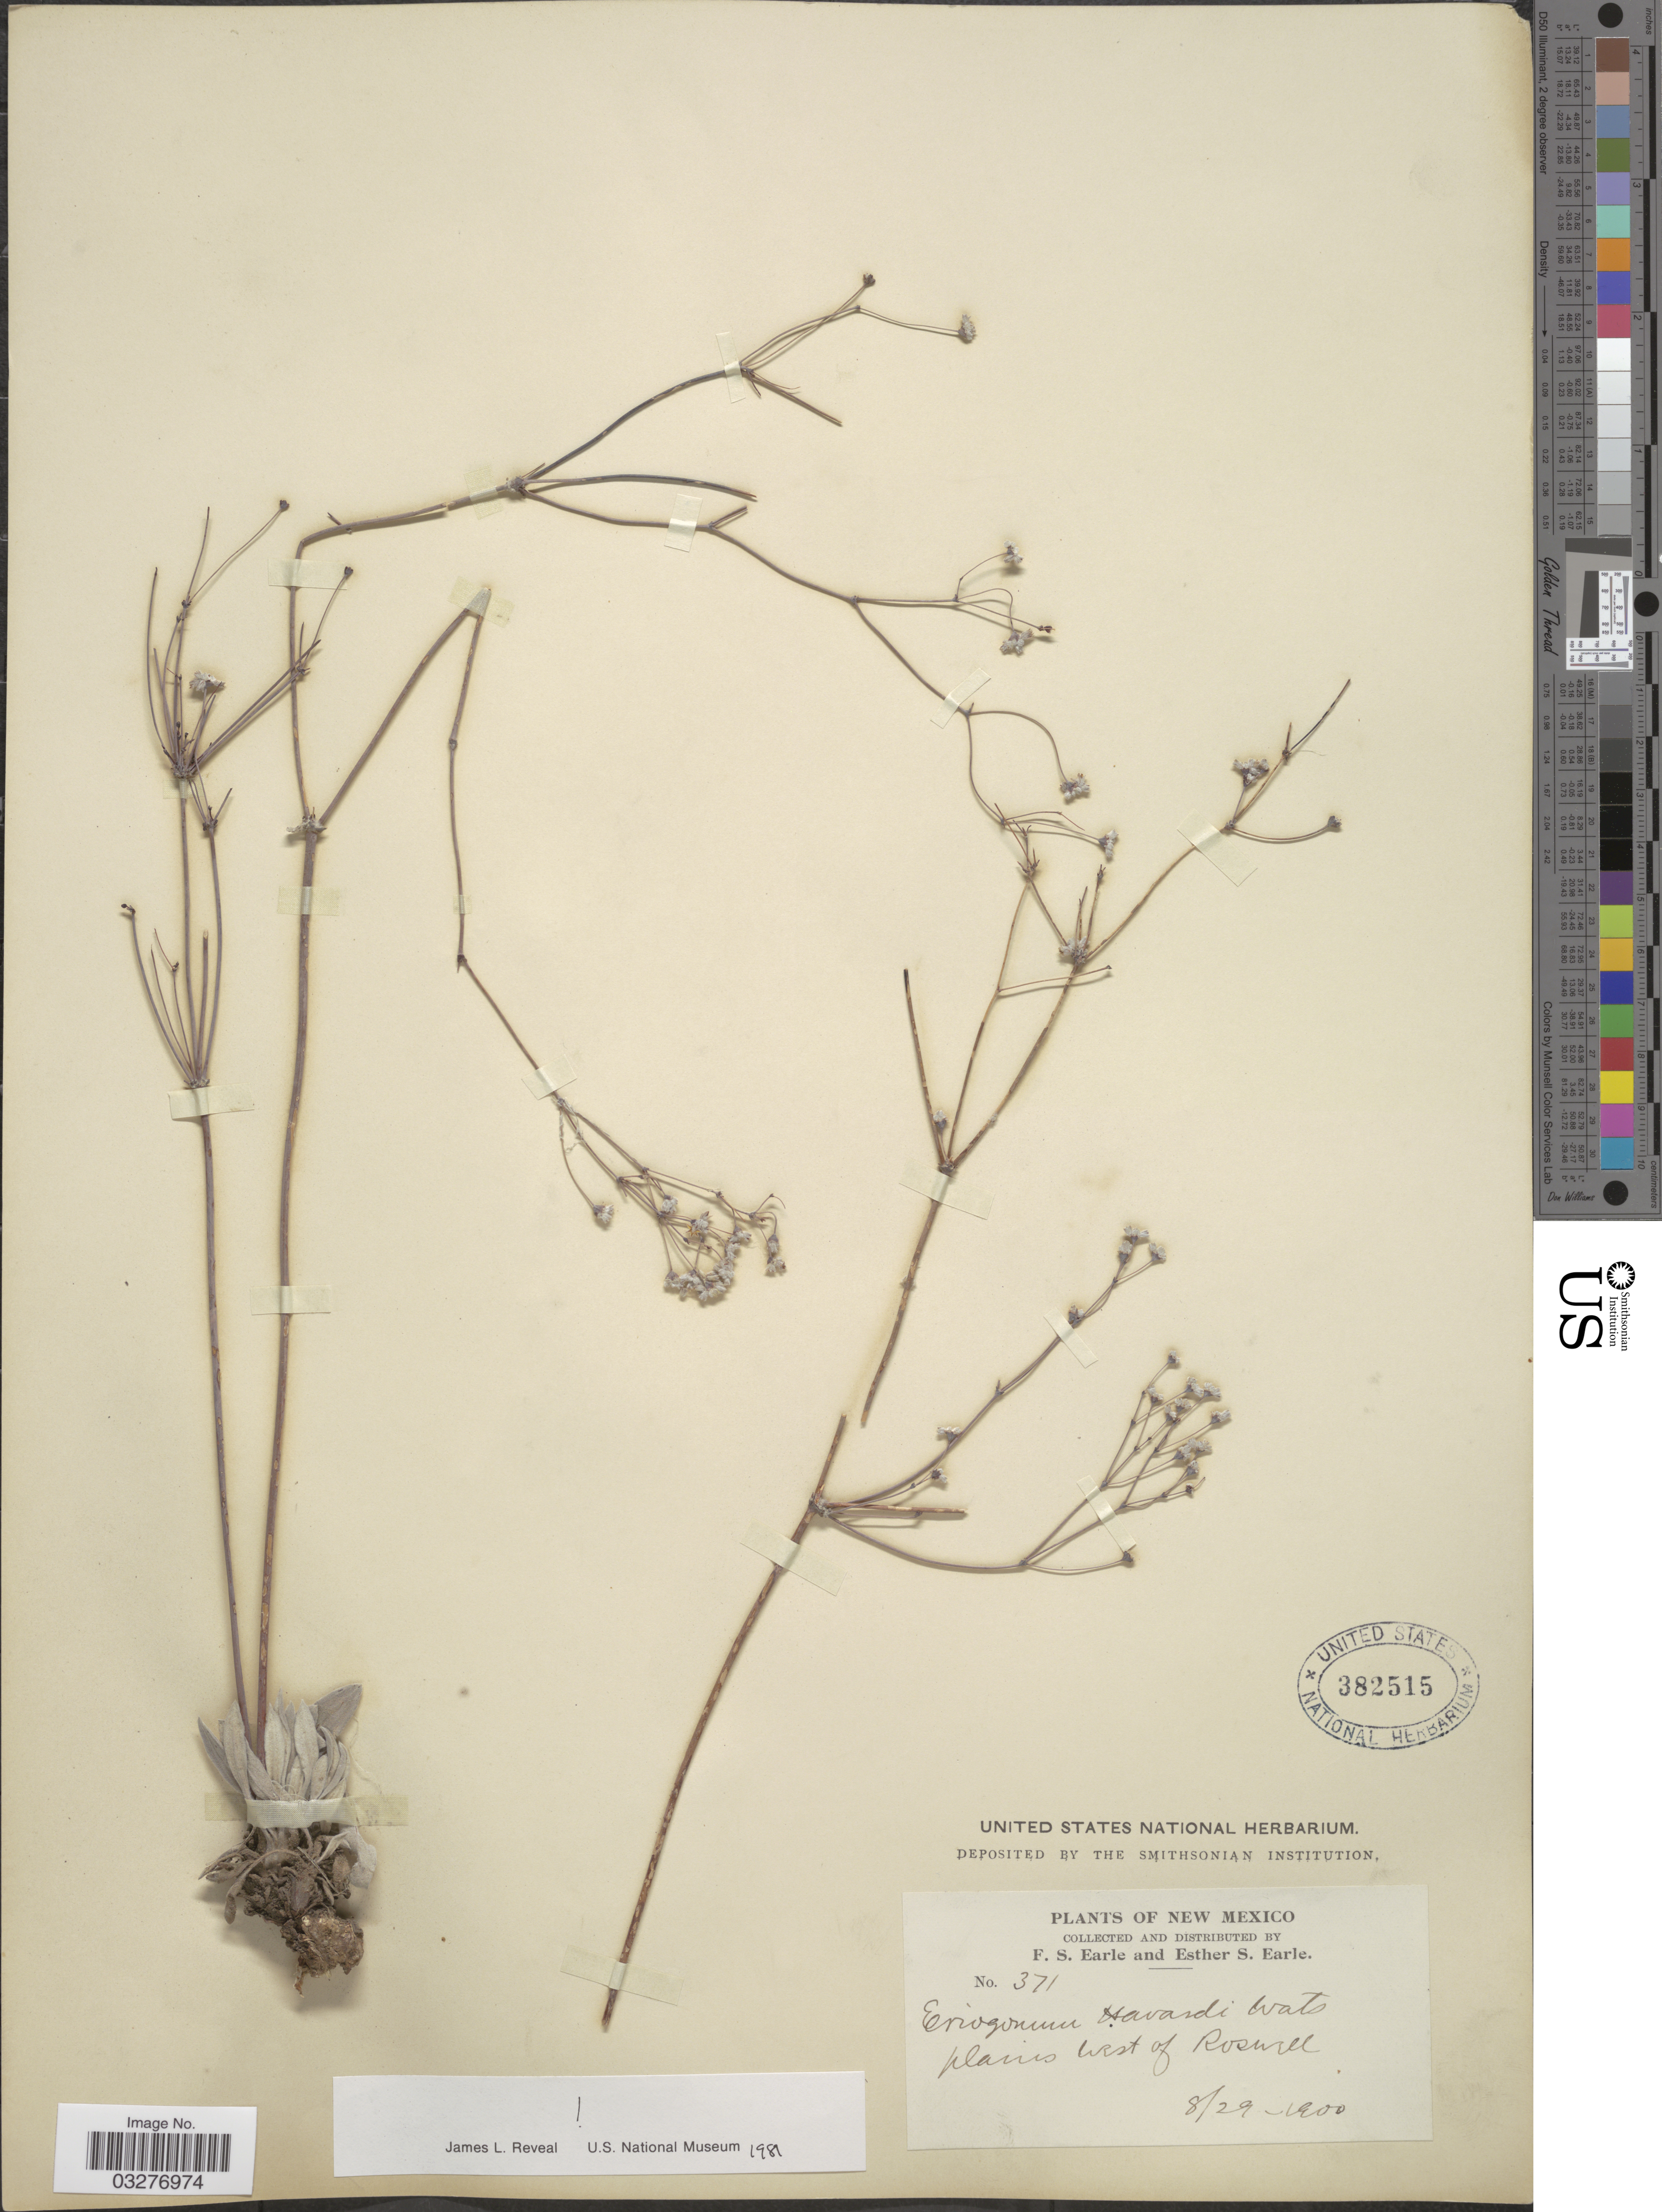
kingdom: Plantae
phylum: Tracheophyta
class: Magnoliopsida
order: Caryophyllales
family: Polygonaceae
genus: Eriogonum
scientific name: Eriogonum havardii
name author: S. Watson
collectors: F. S. Earle & E. S. Earle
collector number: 371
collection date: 1900-08-29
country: United States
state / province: New Mexico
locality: Plains west of Roswell.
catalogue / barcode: US 382515